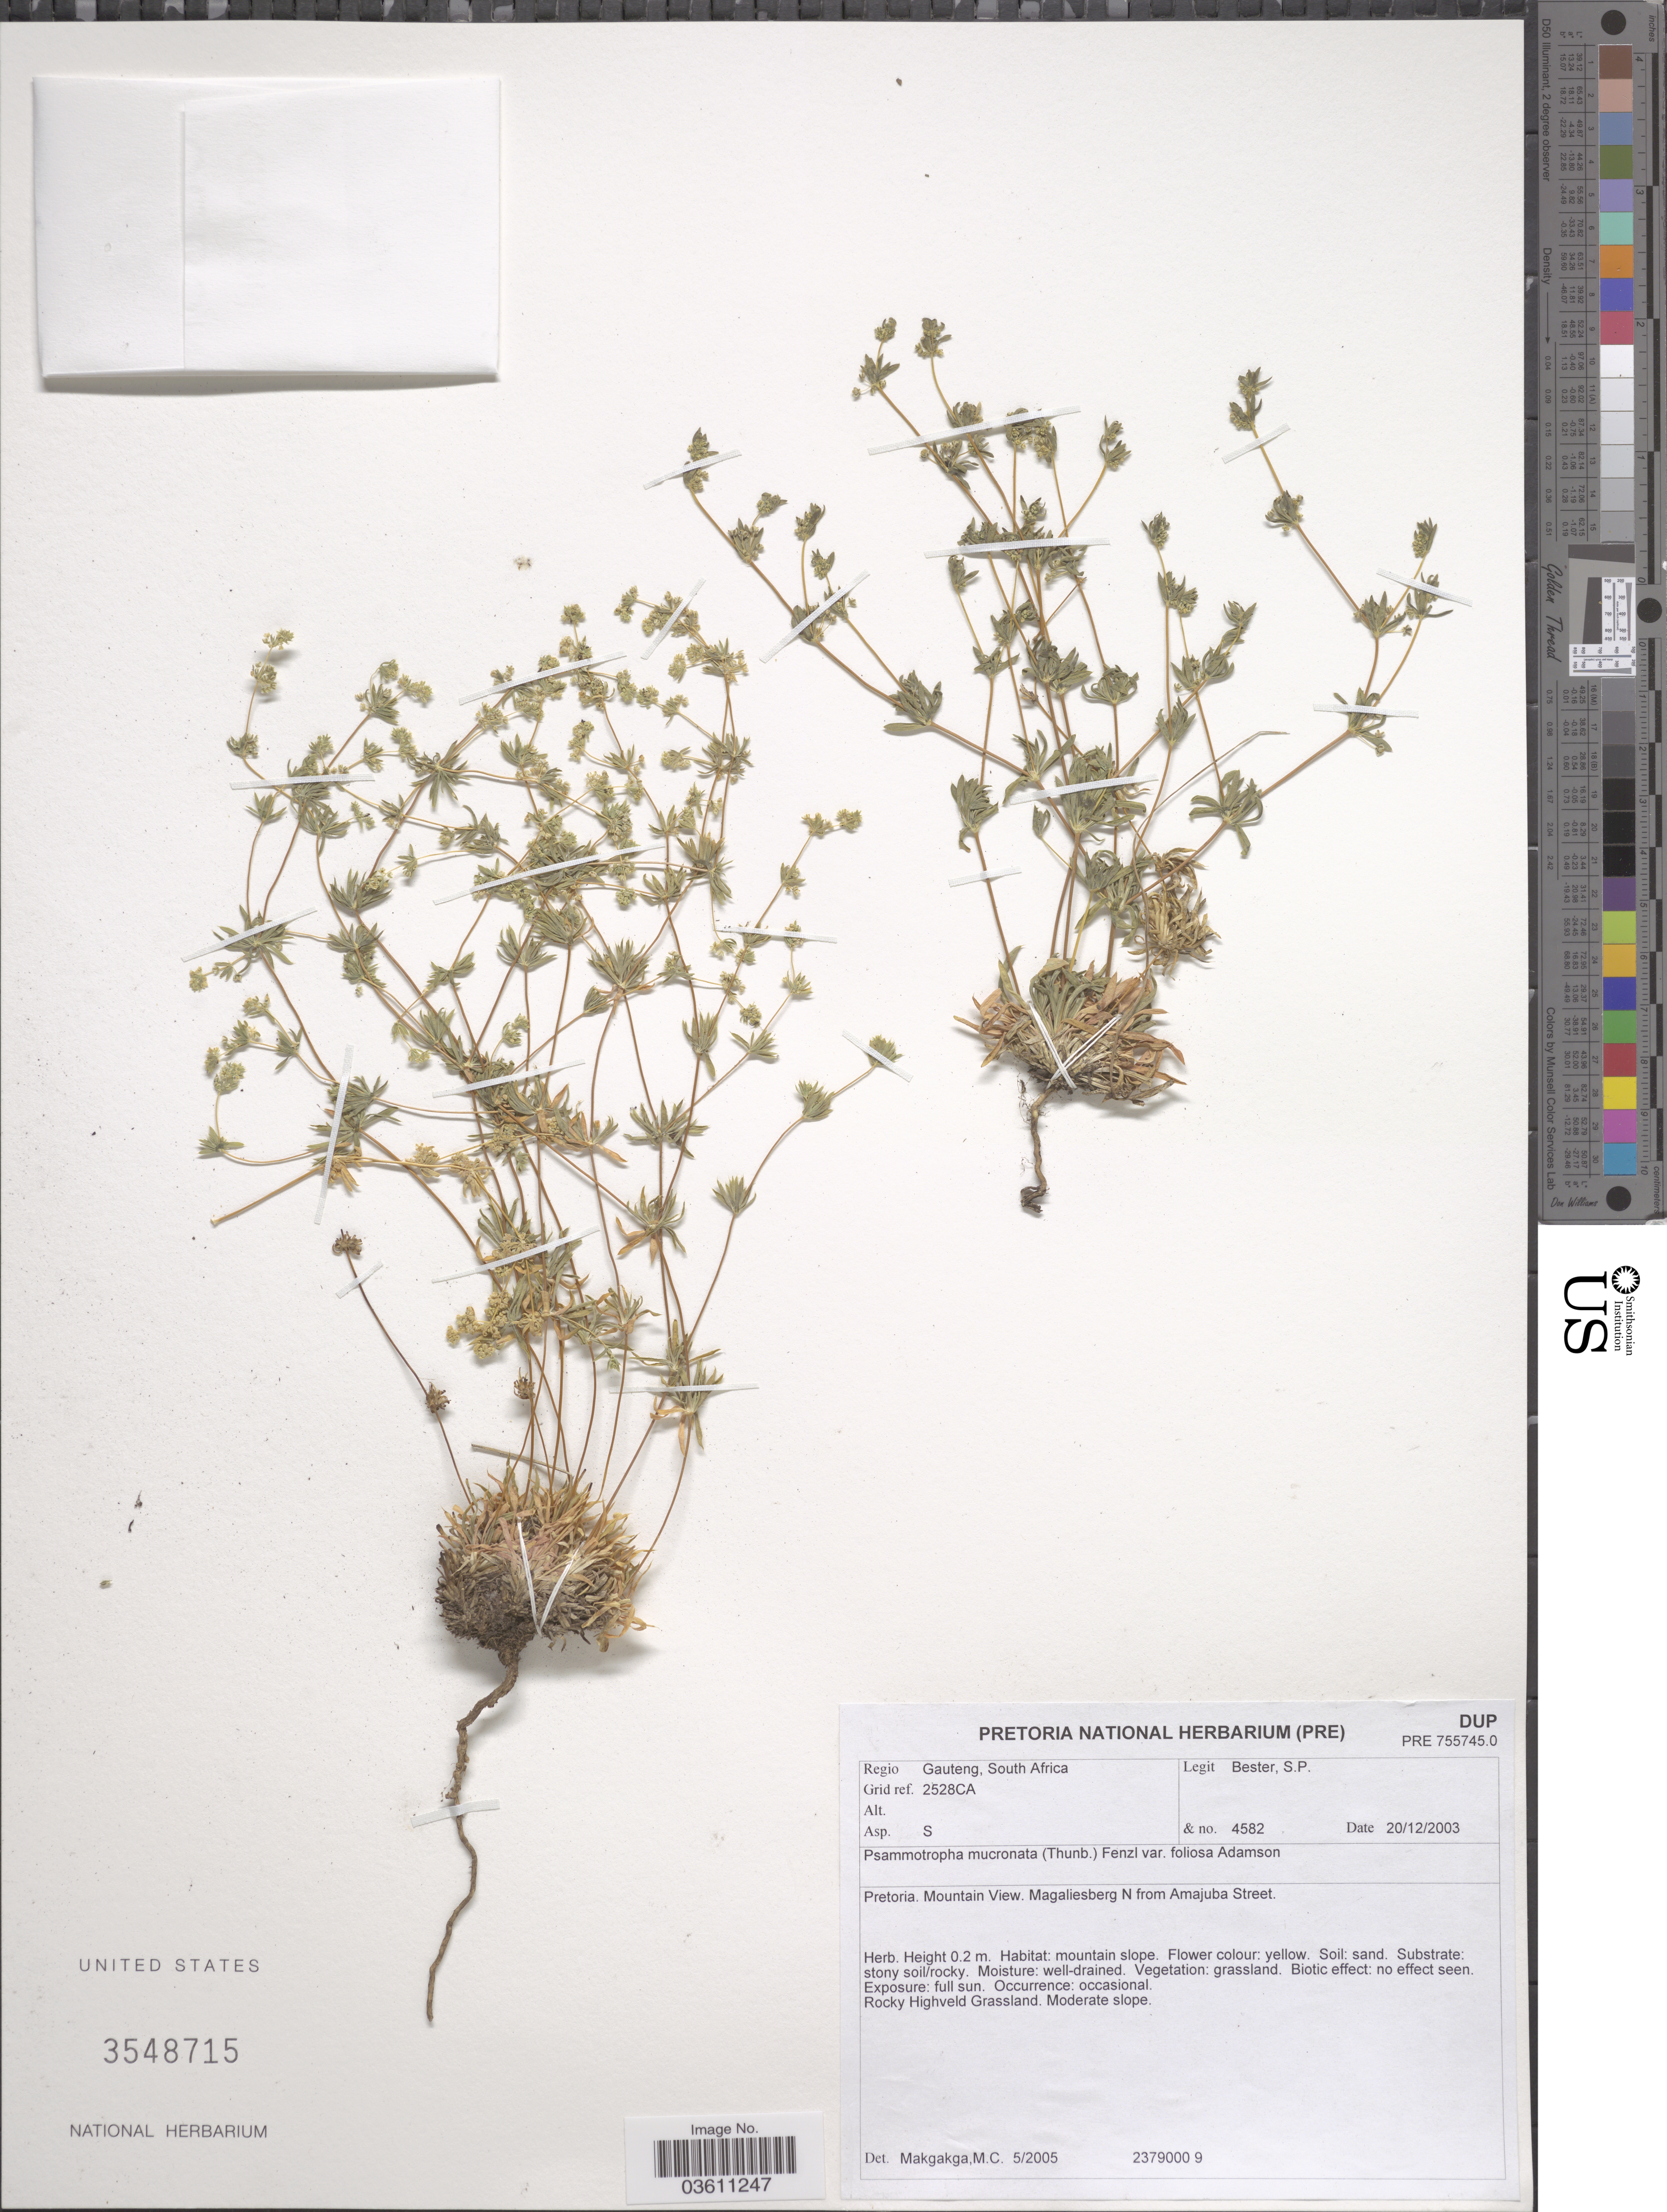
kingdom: Plantae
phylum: Tracheophyta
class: Magnoliopsida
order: Caryophyllales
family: Molluginaceae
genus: Psammotropha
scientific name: Psammotropha mucronata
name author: (Thunb.) Fenzl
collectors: S. Bester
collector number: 4582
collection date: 2003-12-20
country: South Africa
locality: Regio Gauteng. Grid ref. 2528CA. Asp. S. Pretoria. Mountain View. Magaliesberg N from Amajuba Street.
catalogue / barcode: US 3548715